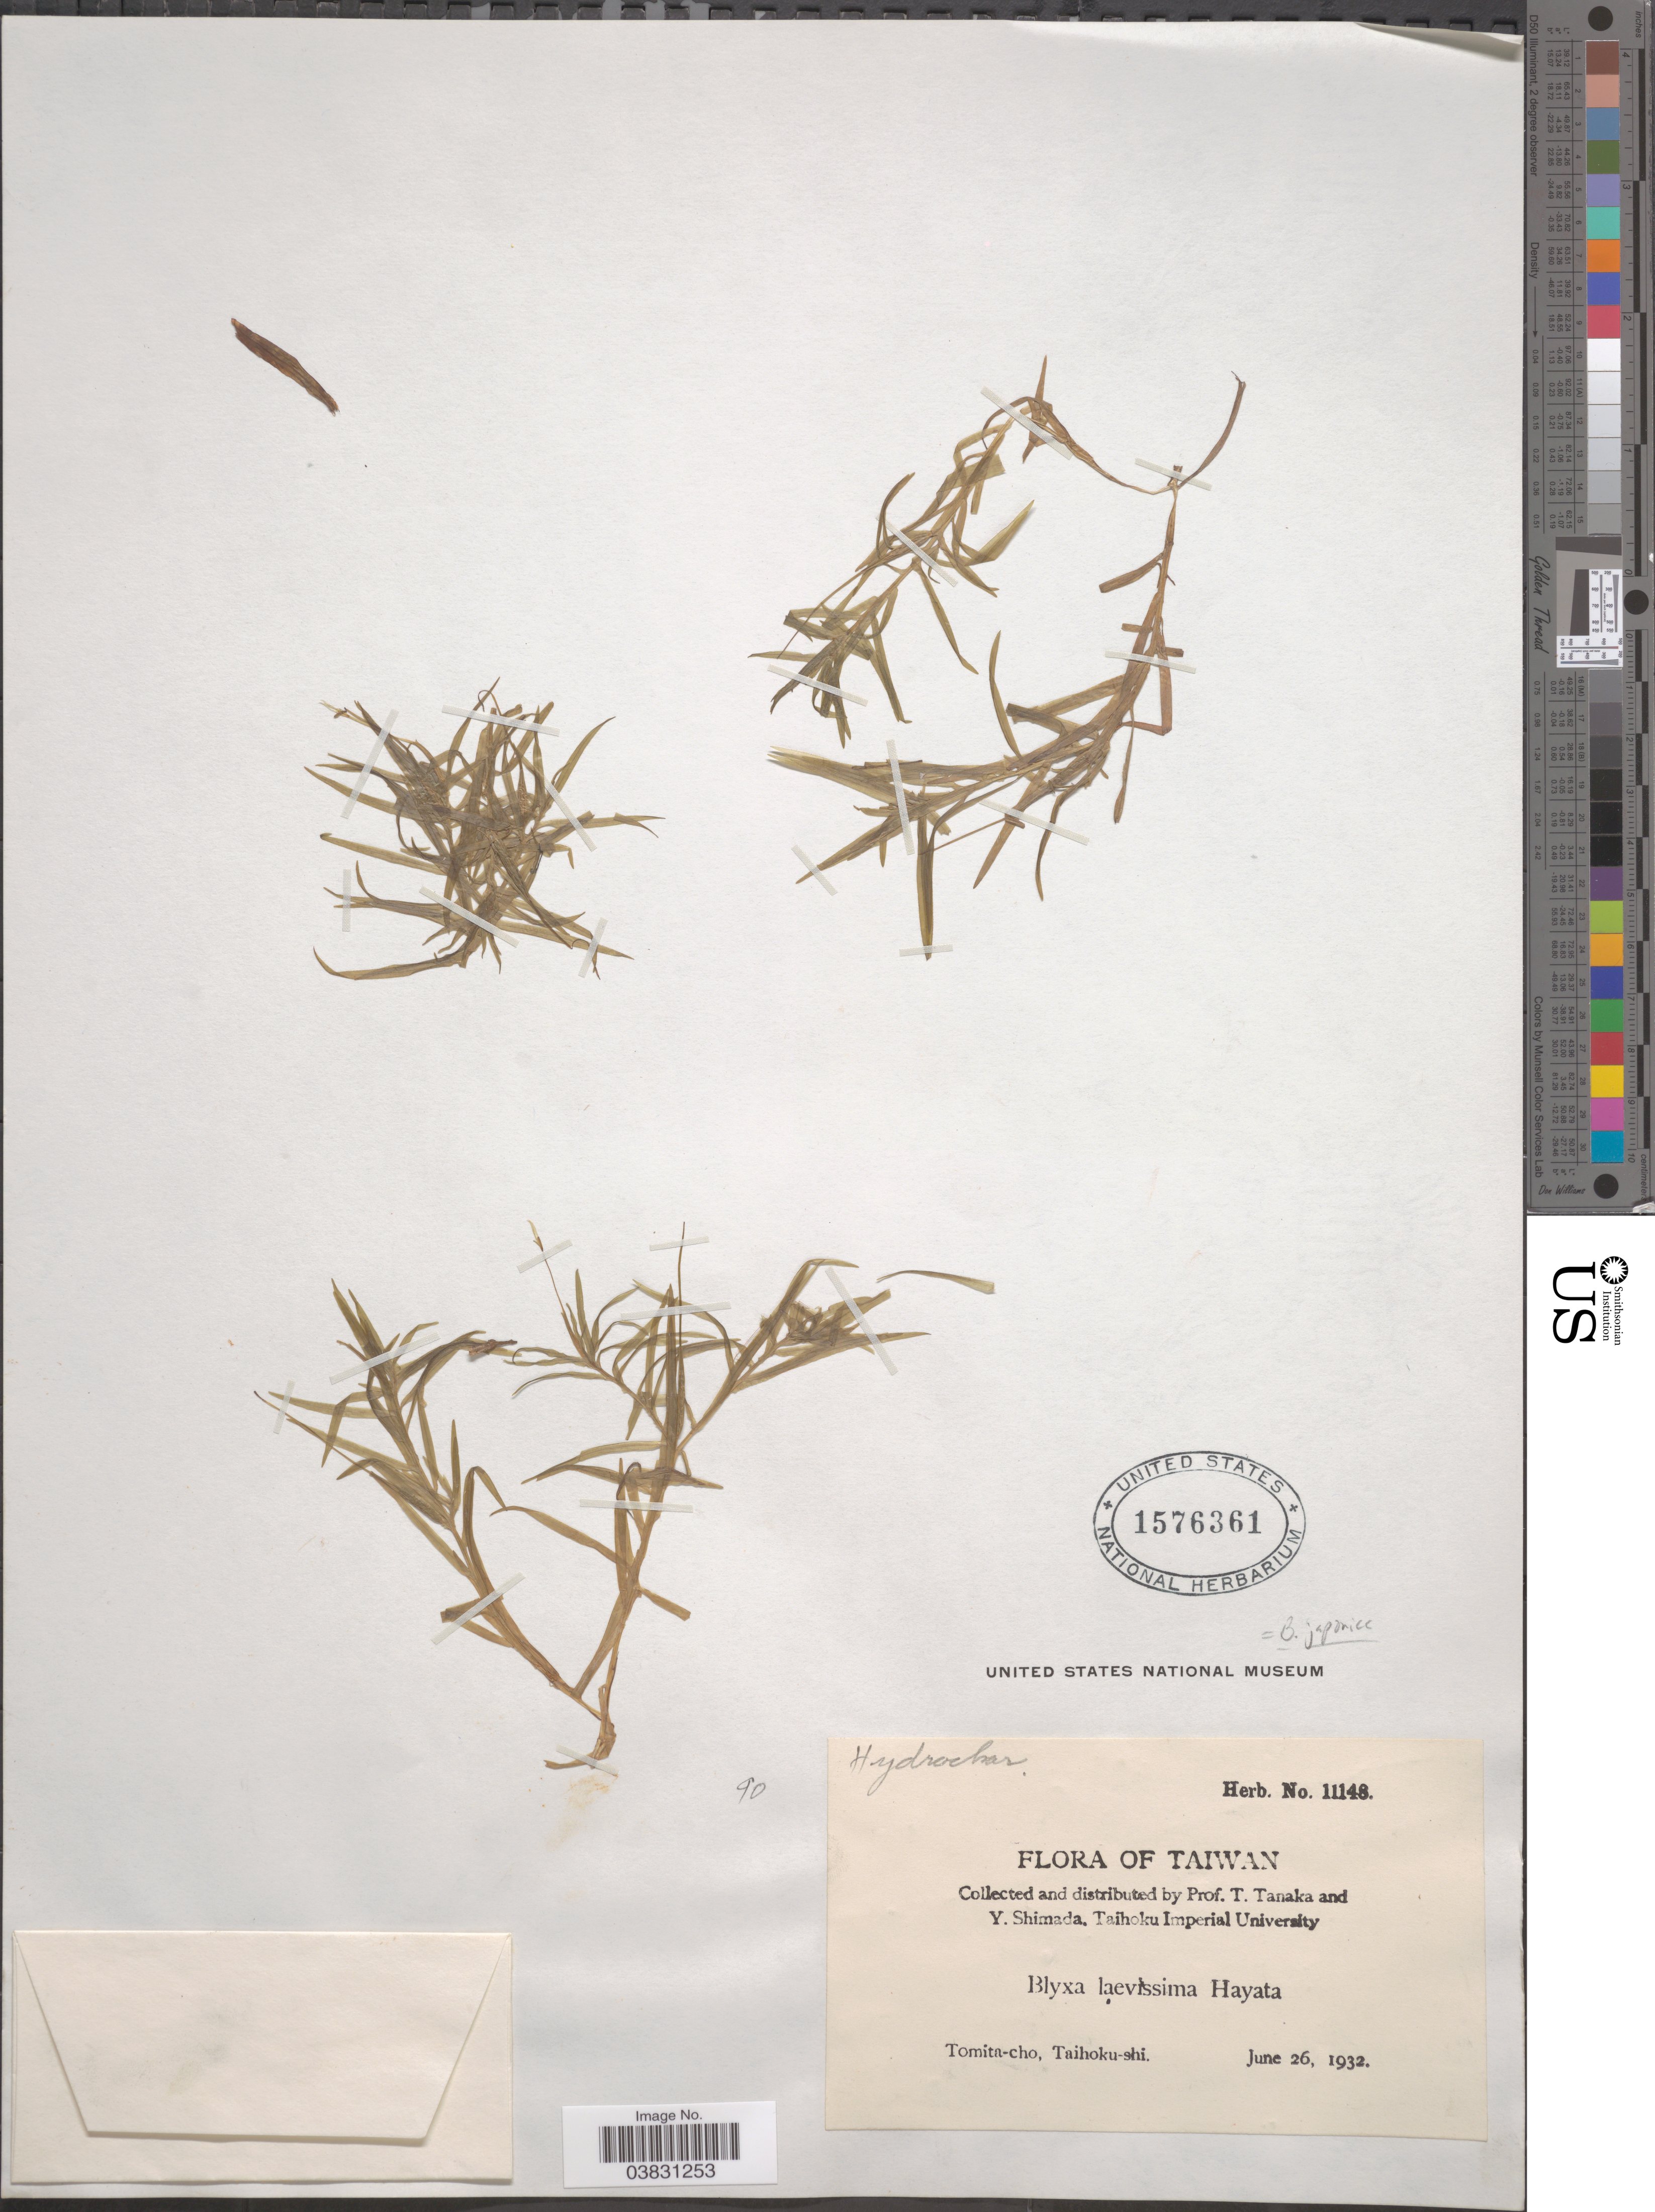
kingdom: Plantae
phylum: Tracheophyta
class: Liliopsida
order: Alismatales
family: Hydrocharitaceae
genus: Blyxa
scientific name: Blyxa japonica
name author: Maxim. et al.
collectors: T. Tanaka & Y. Shimada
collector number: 11148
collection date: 1932-06-26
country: Taiwan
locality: Tomita-cho, Taihoku-shi.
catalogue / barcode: US 1576361